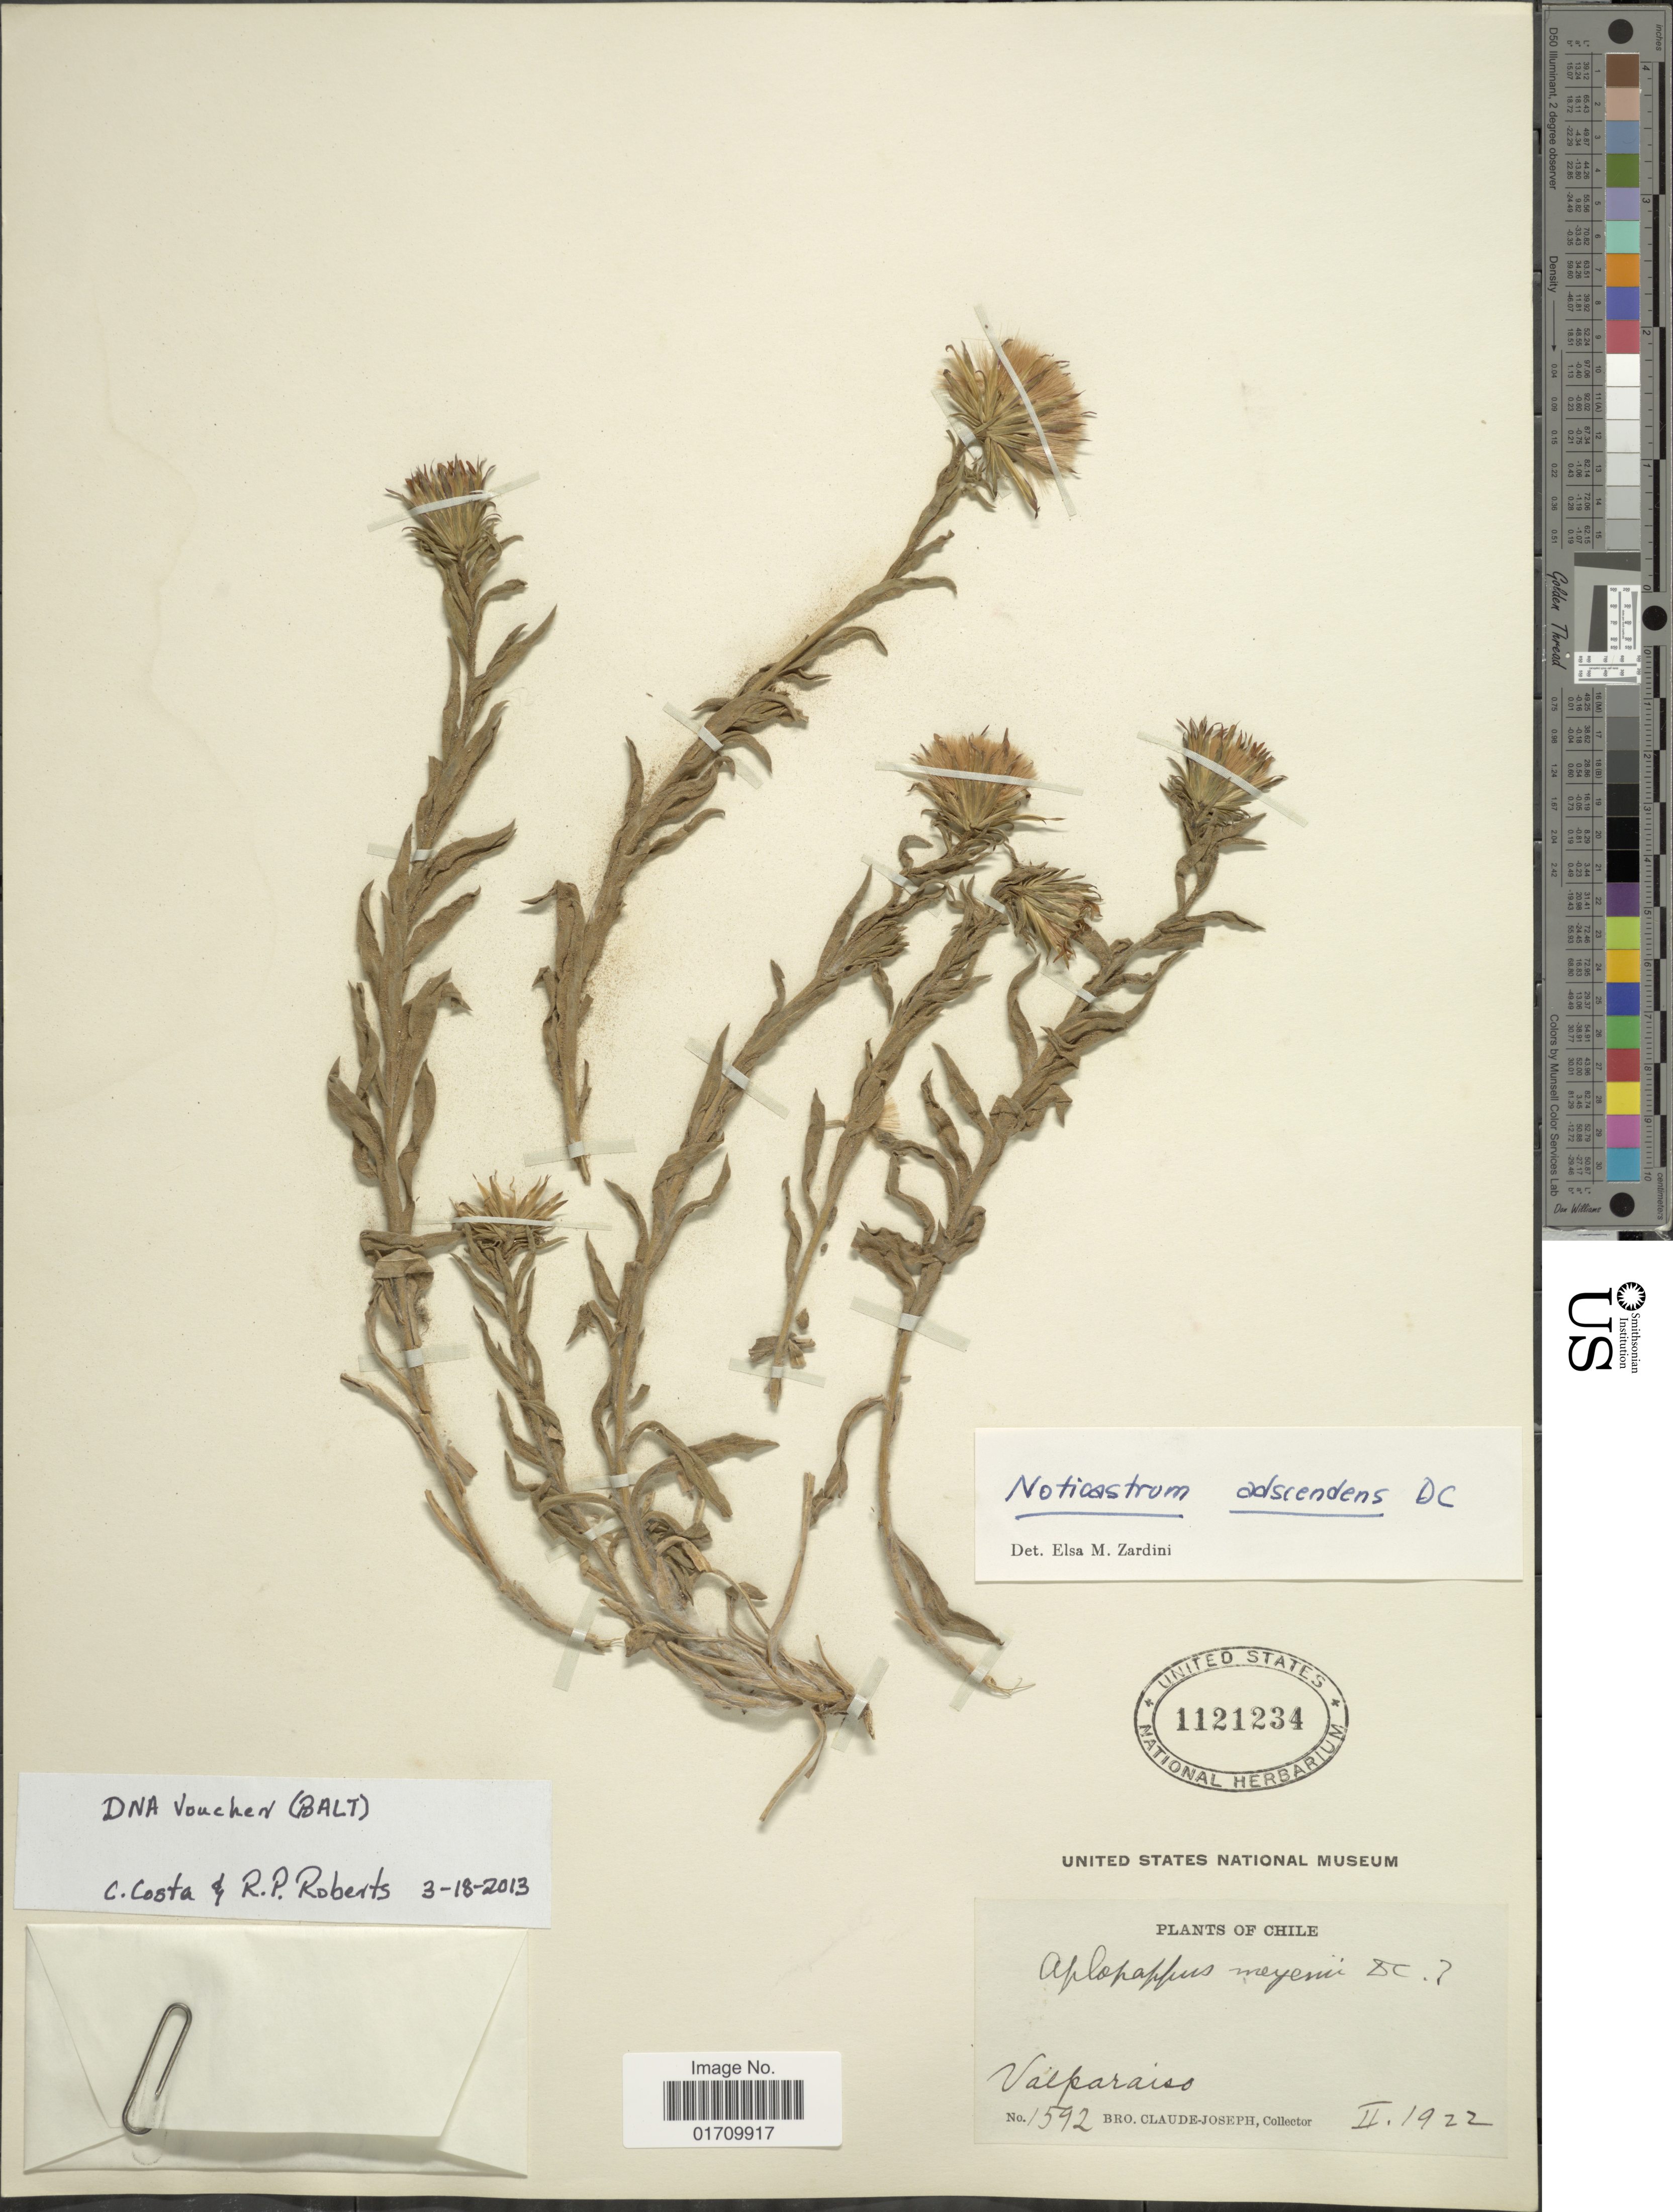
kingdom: Plantae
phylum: Tracheophyta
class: Magnoliopsida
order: Asterales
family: Asteraceae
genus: Noticastrum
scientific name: Noticastrum adscendens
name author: DC.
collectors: Bro. Claude-Joseph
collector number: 1592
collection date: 1922-02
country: Chile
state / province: Valparaíso (V)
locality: Valparaiso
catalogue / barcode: US 1121234